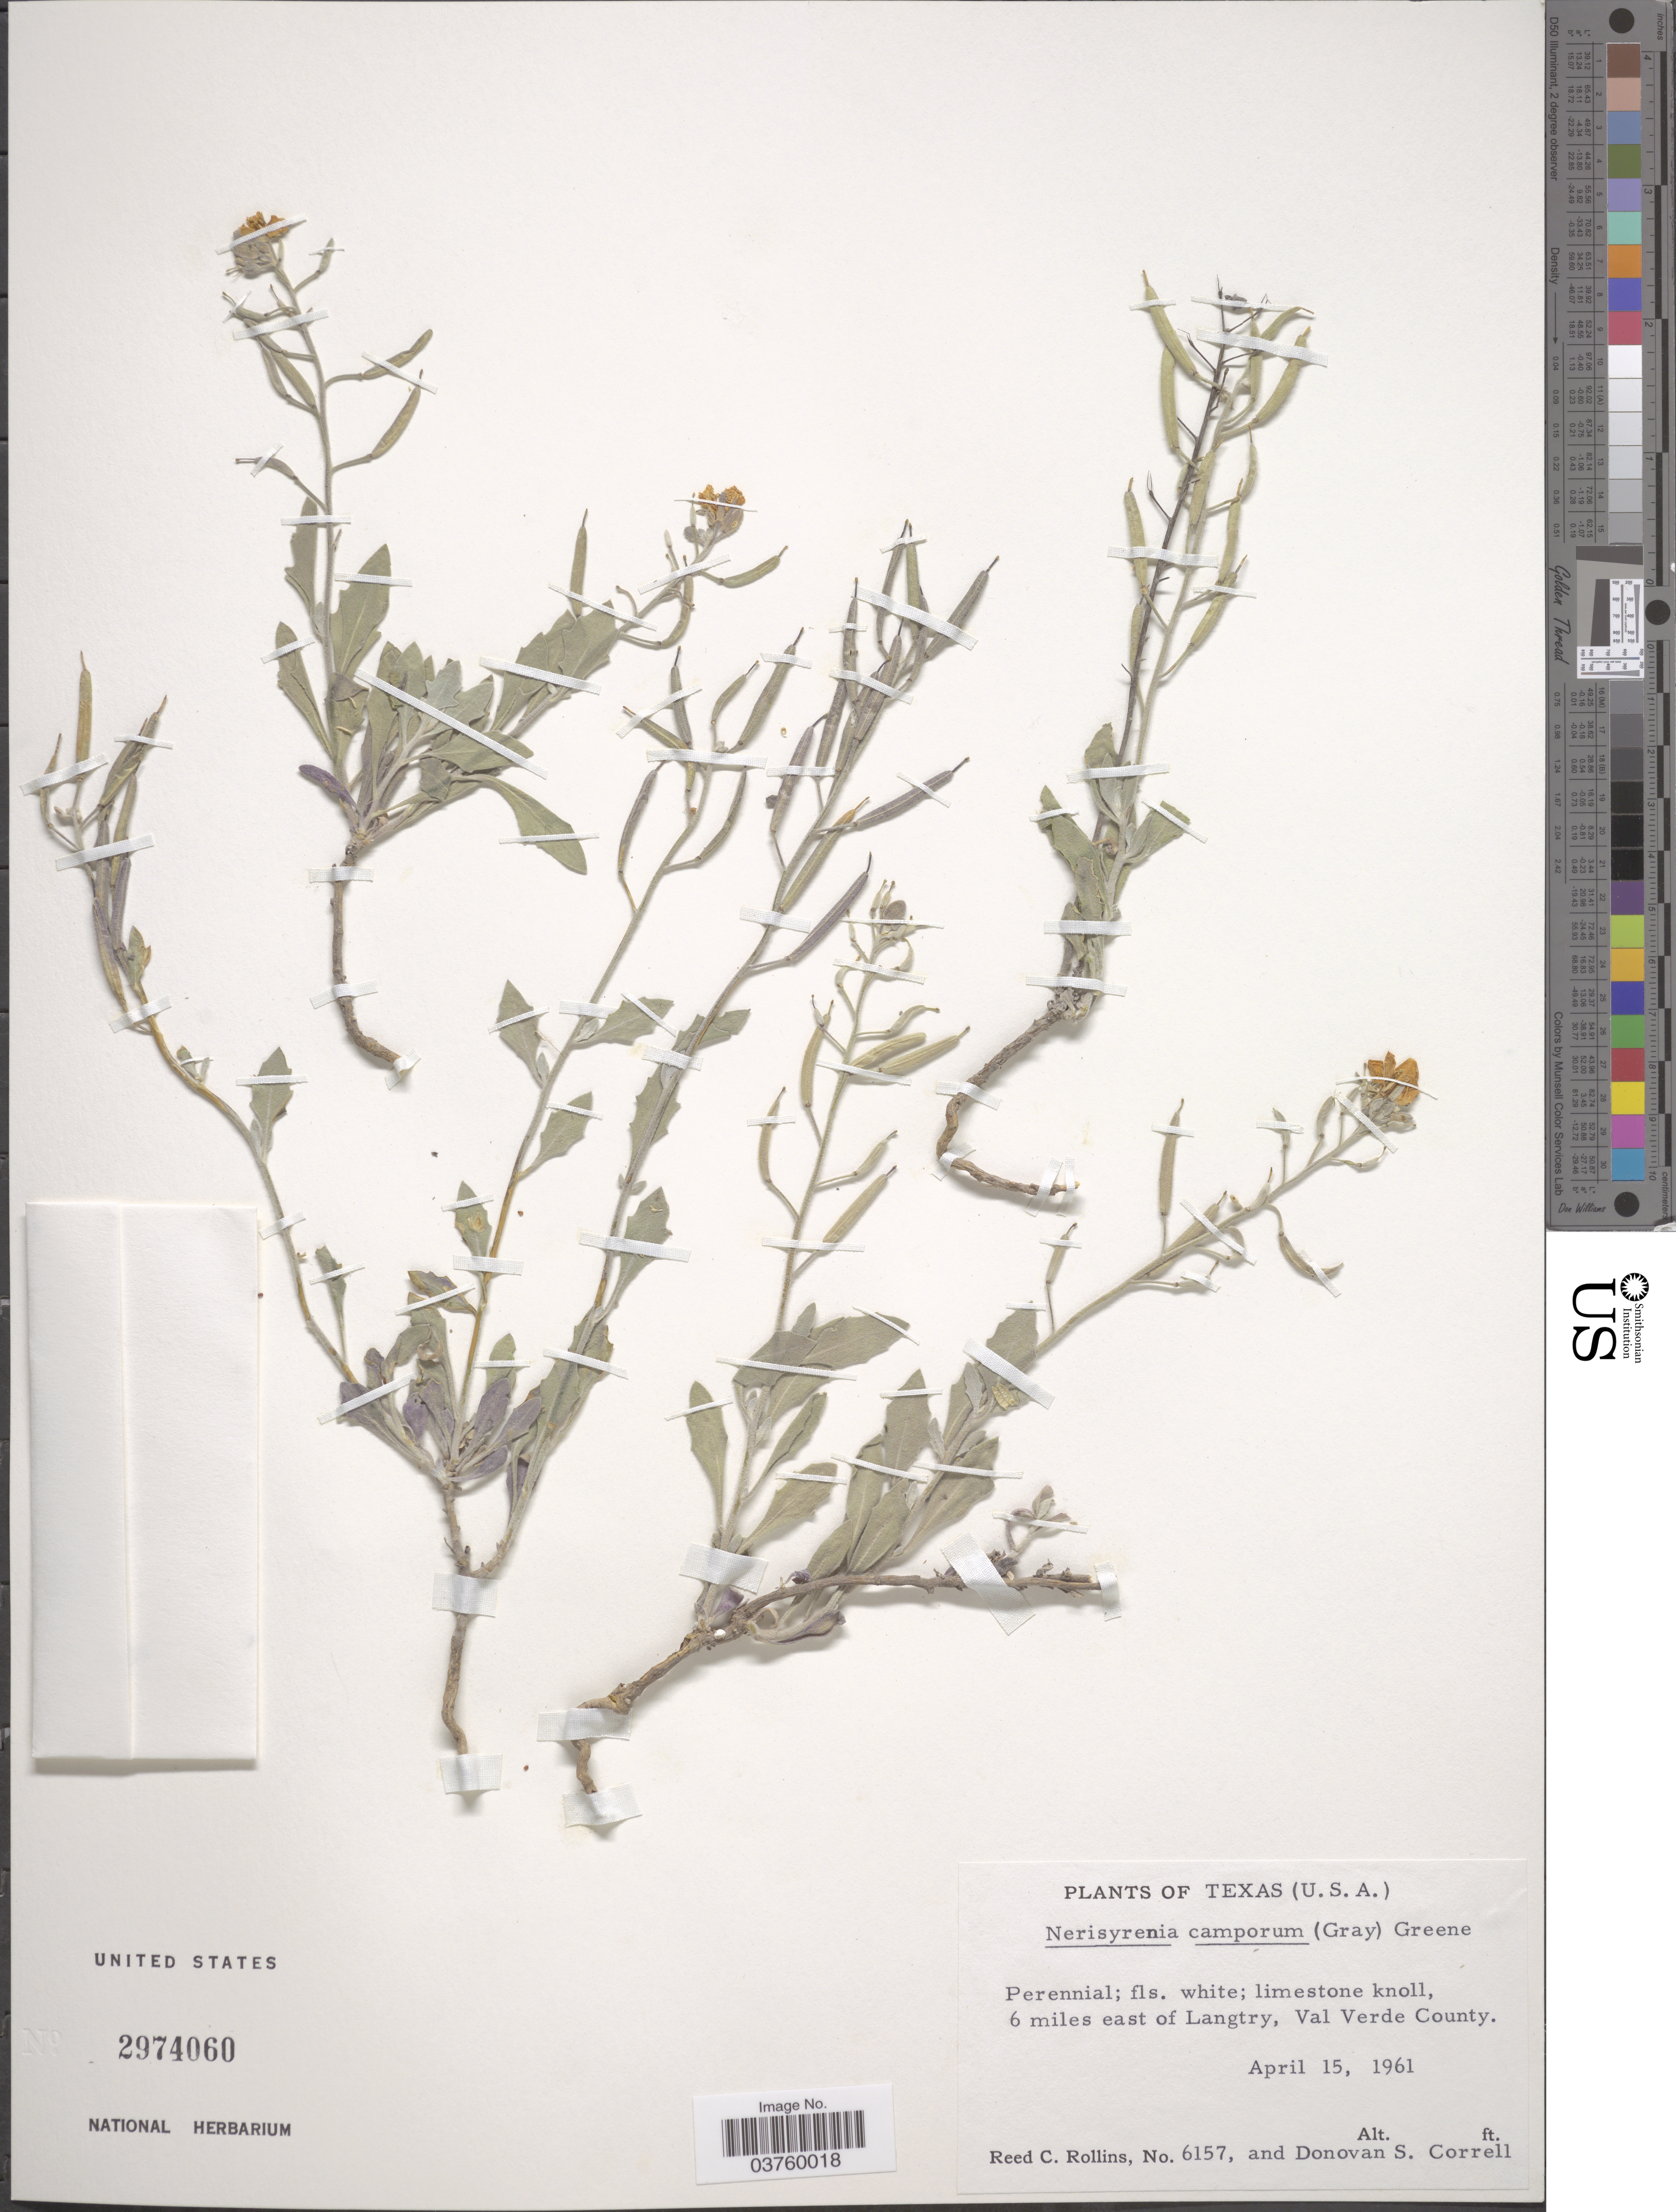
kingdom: Plantae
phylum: Tracheophyta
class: Magnoliopsida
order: Brassicales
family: Brassicaceae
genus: Nerisyrenia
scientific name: Nerisyrenia camporum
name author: (A. Gray) Greene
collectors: R. C. Rollins & D. S. Correll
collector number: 6157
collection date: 1961-04-15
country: United States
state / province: Texas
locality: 6 miles east of Langtry, Val Verde County.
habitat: limestone knoll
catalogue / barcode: US 2974060